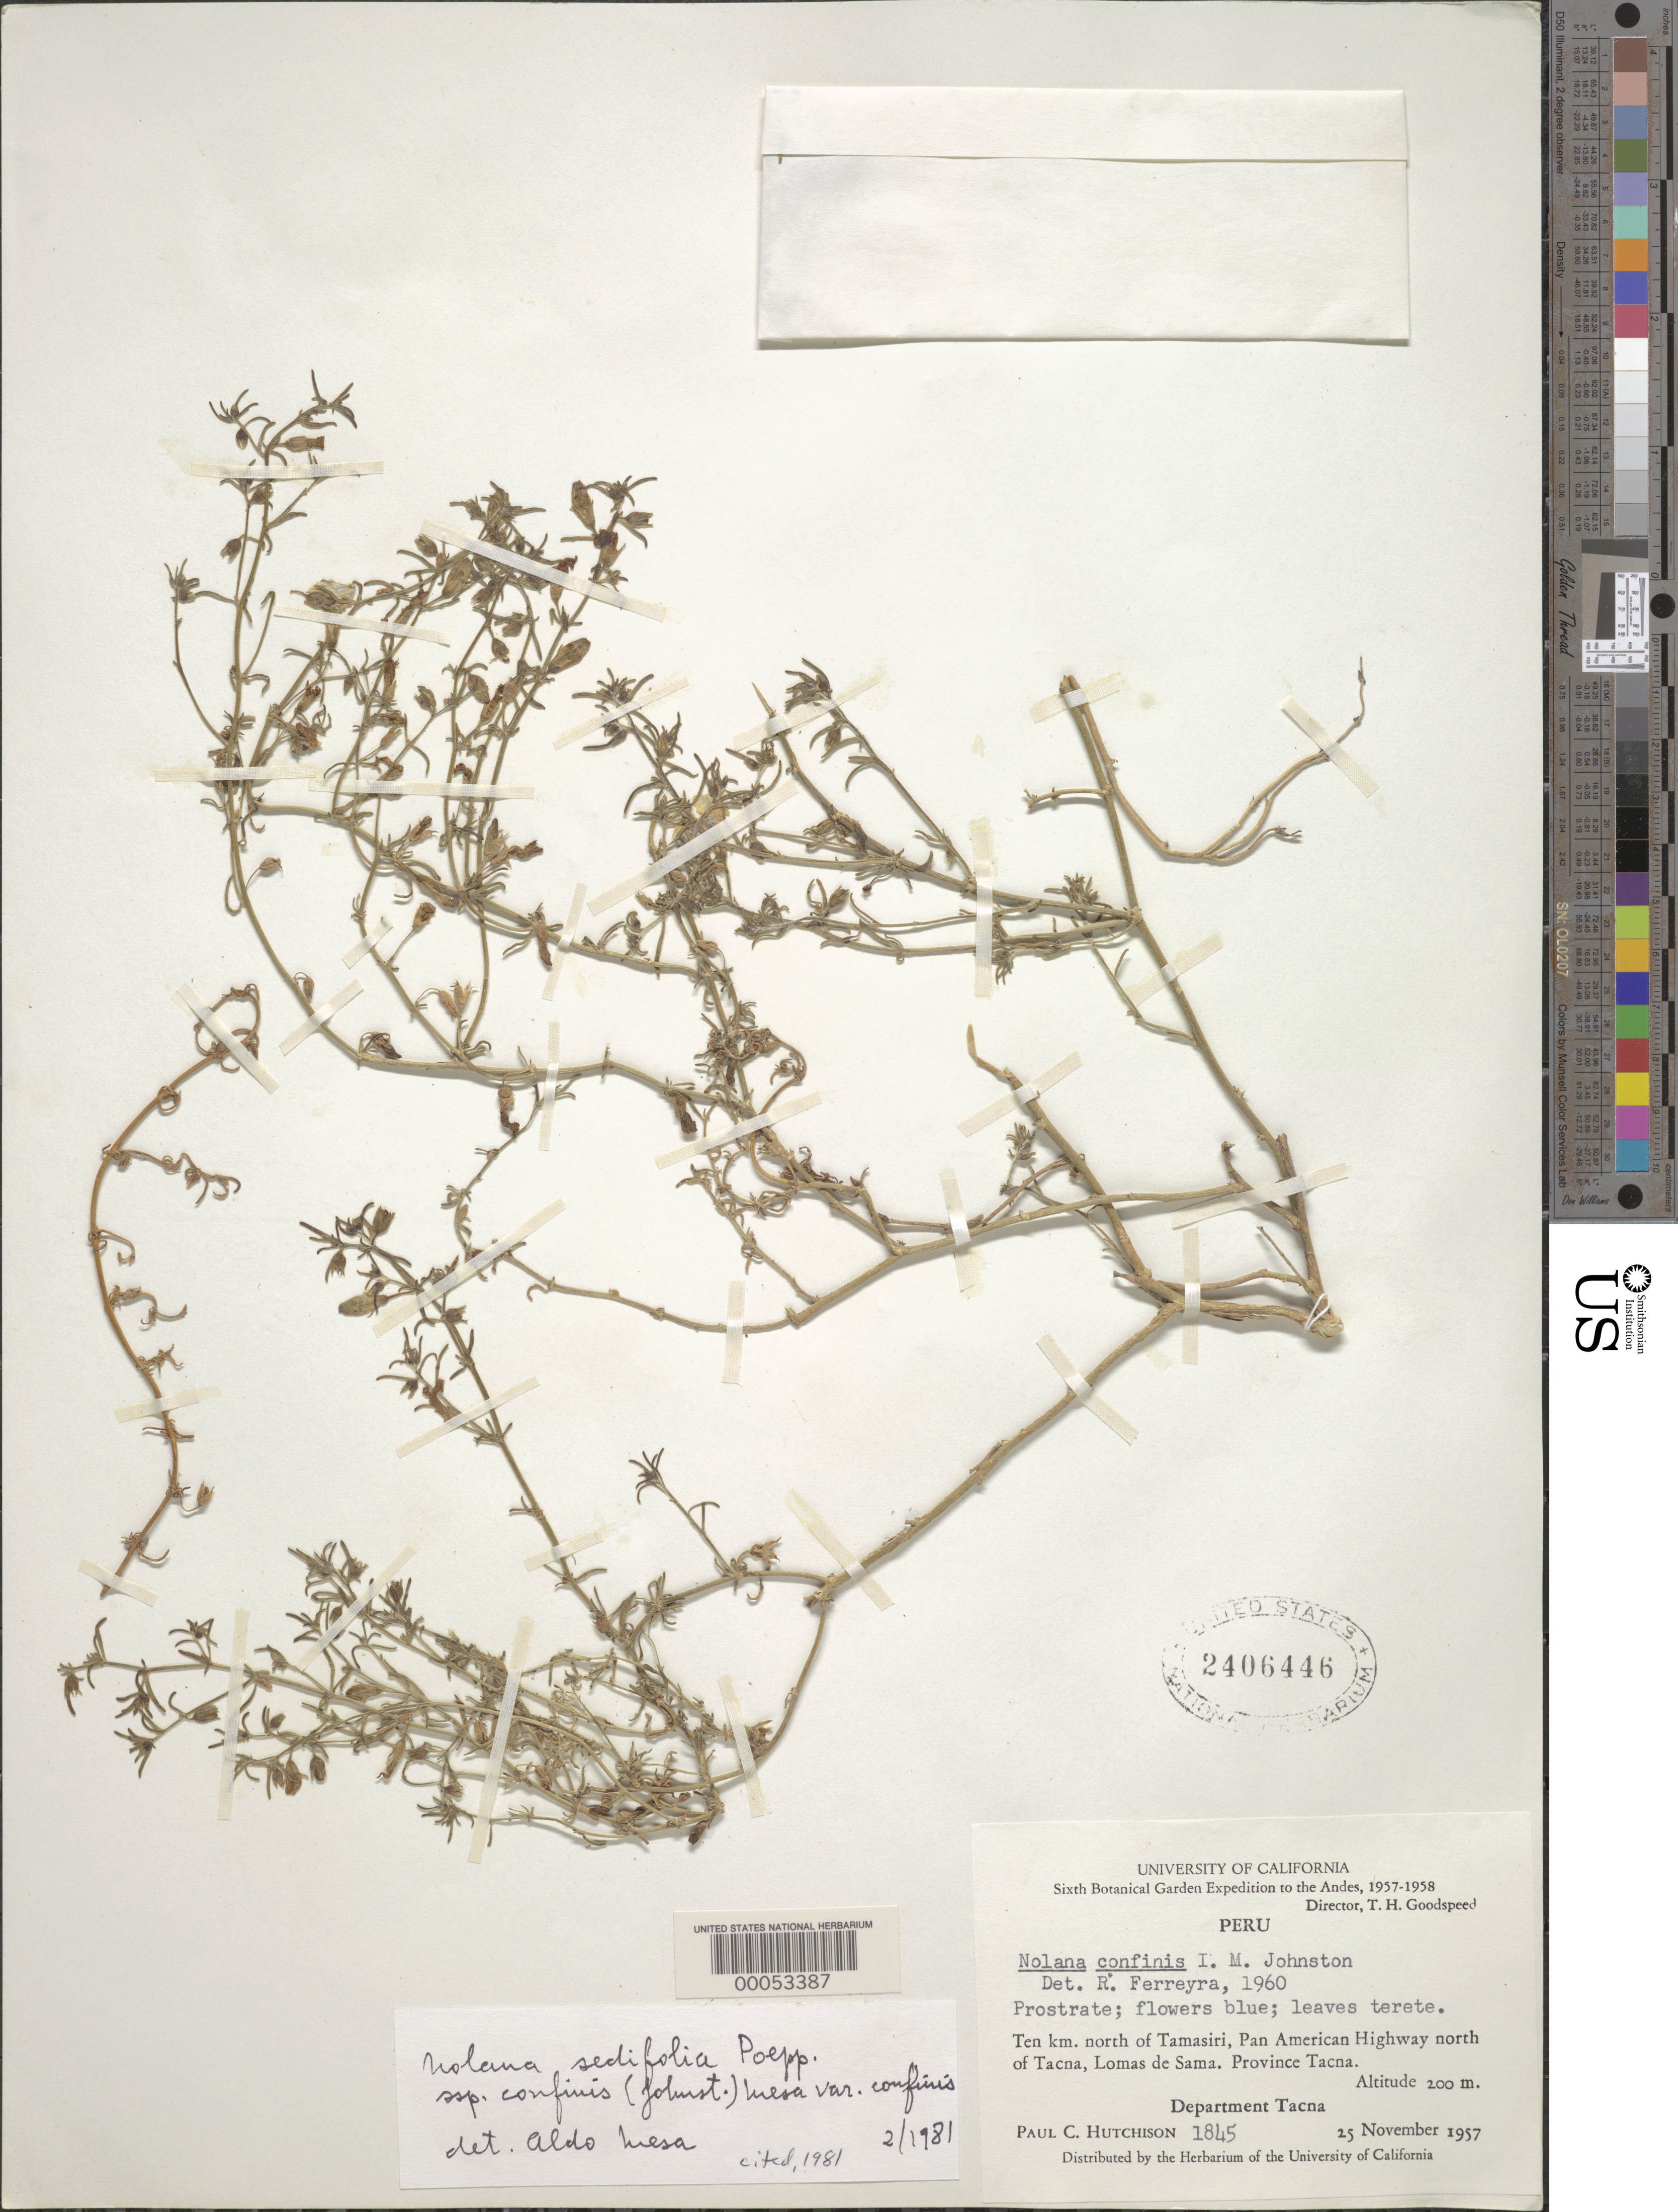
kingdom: Plantae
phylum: Tracheophyta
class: Magnoliopsida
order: Solanales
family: Solanaceae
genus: Nolana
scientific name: Nolana sedifolia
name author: Poepp.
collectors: P. C. Hutchison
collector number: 1845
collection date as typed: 25 Nov 1957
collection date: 1957-11-25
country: Peru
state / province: Tacna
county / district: Tacna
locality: Ten km. n of tamasiri, pan american highway n of tacna, lomas de sama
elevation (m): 200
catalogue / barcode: US 2406446